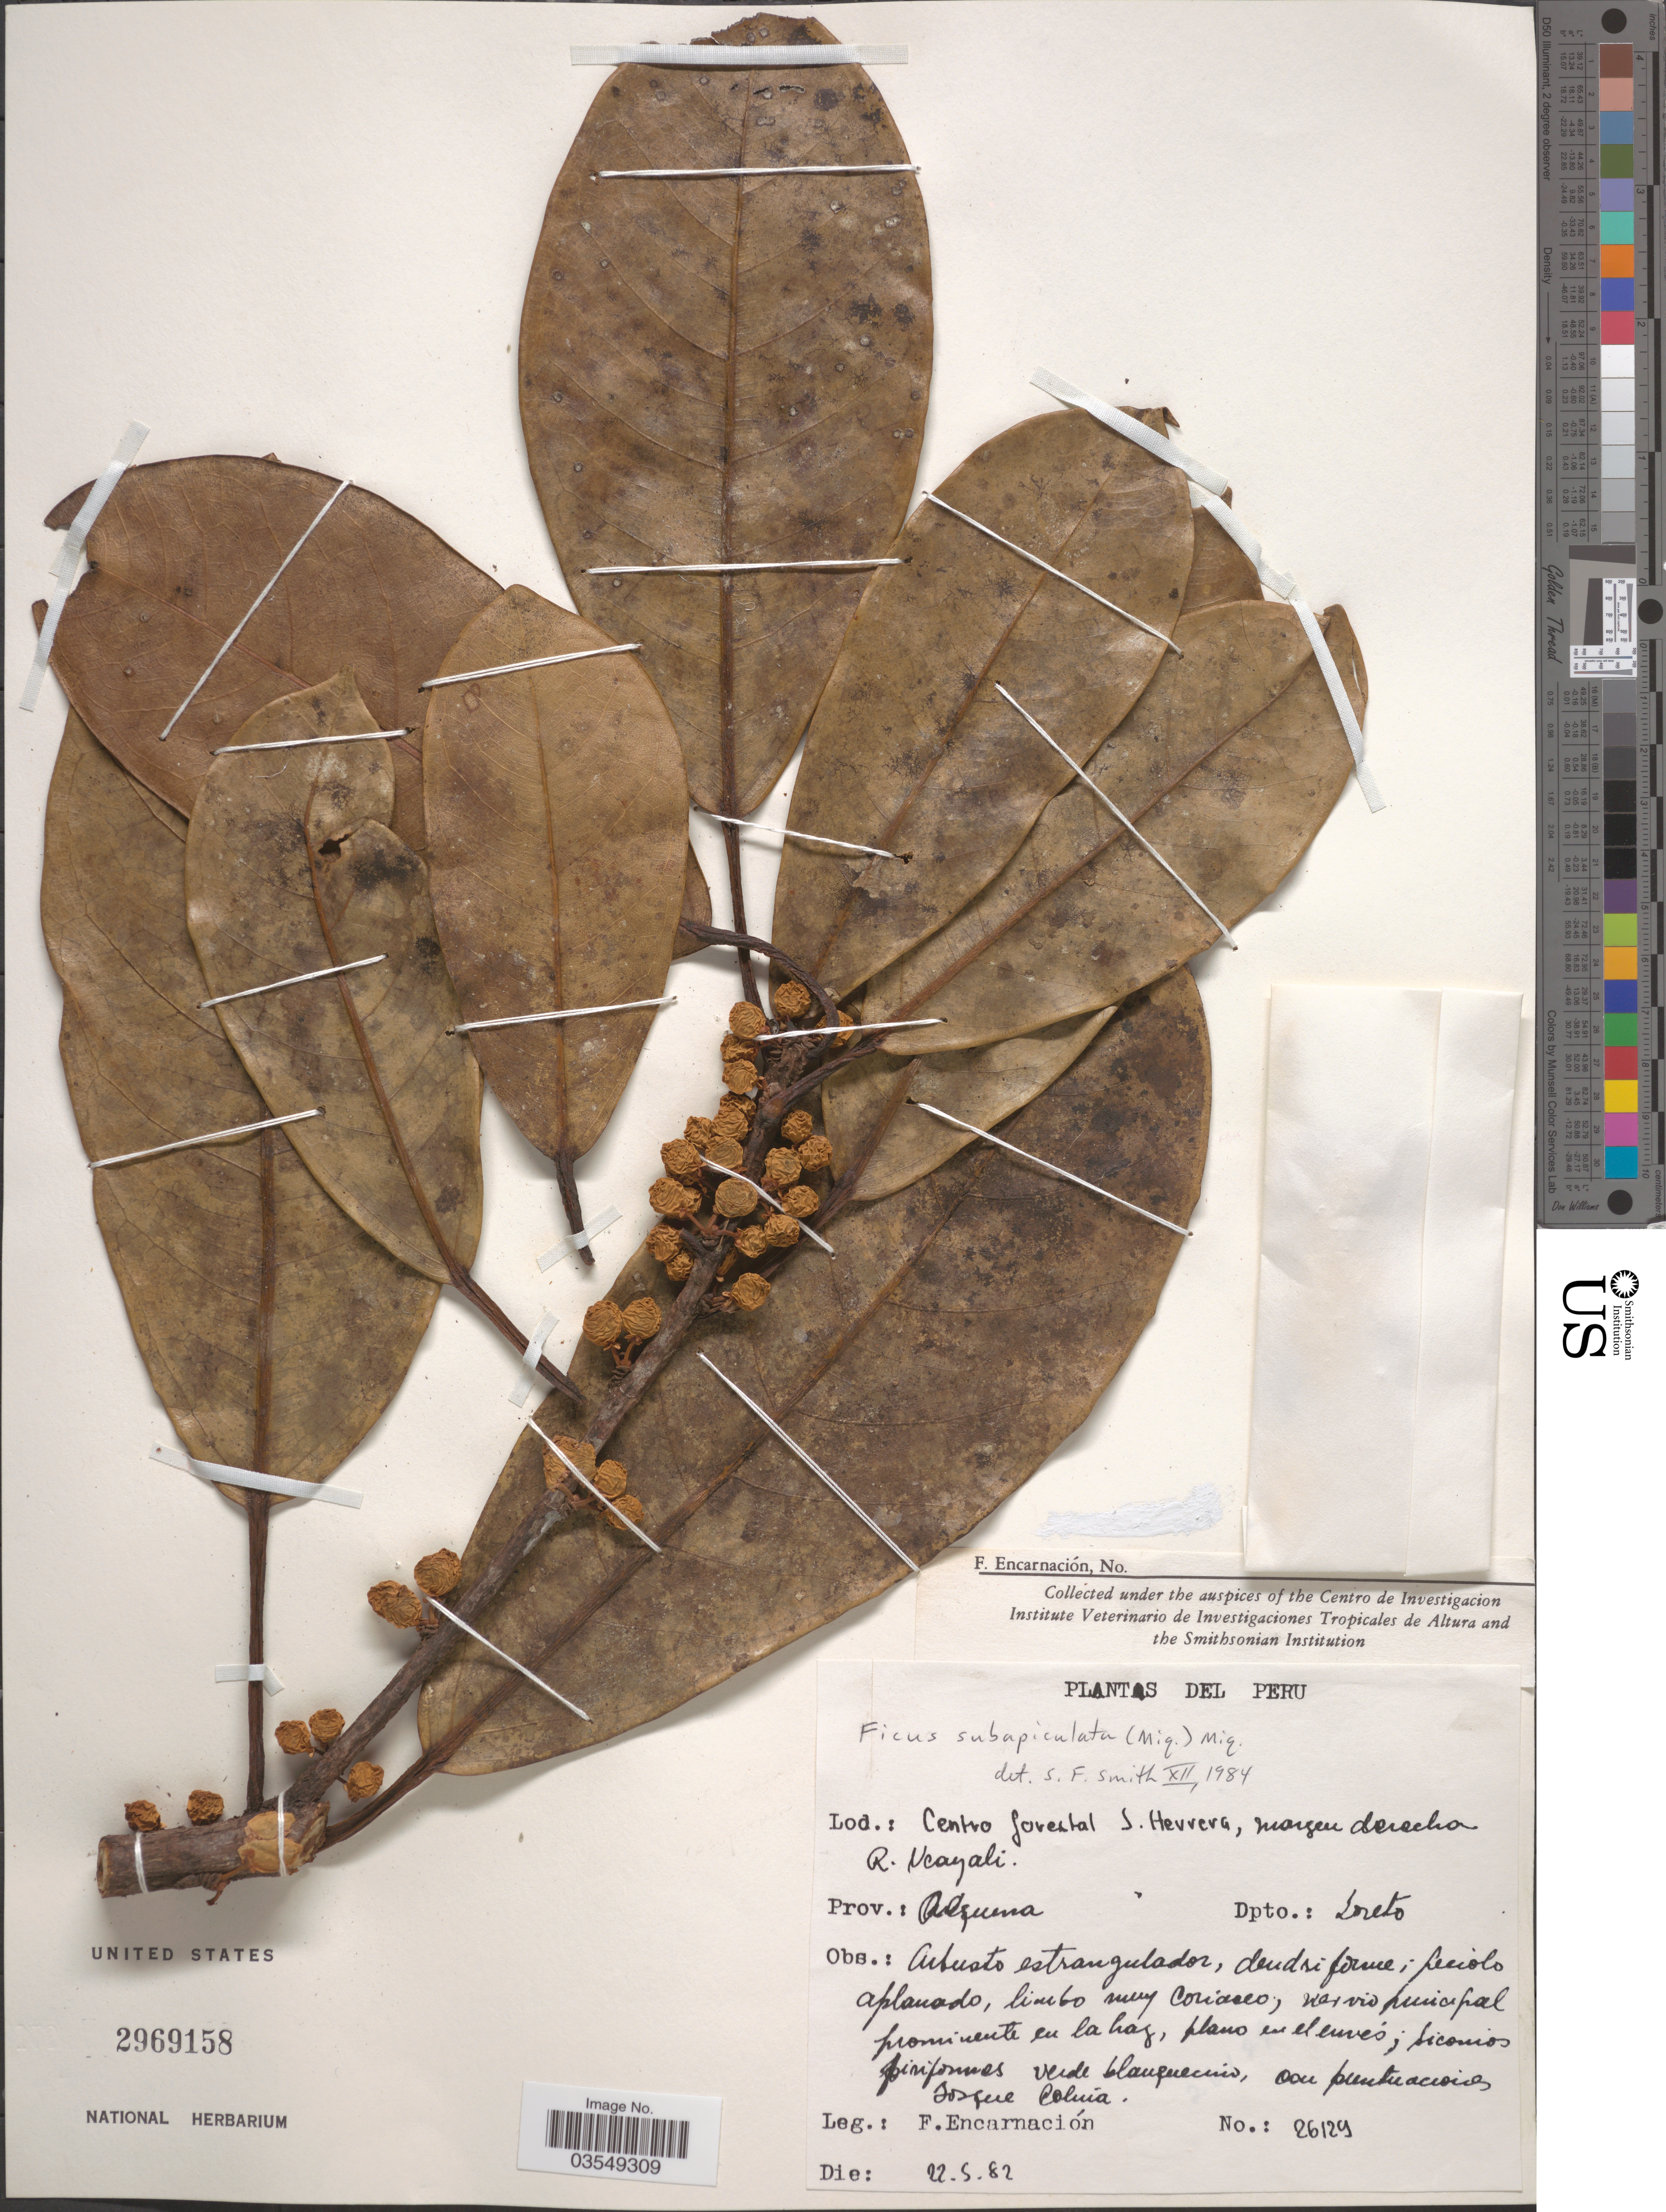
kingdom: Plantae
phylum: Tracheophyta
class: Magnoliopsida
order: Rosales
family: Moraceae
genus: Ficus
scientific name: Ficus subapiculata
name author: (Miq.) Miq.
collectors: F. Encarnación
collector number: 26129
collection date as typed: Transcribed d/m/y: 22/5/82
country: Peru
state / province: Loreto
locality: Centro forestal S. Herrera, margen derecha R. Ucayali. Prov.: Requena* Dpto.: Loreto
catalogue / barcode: US 2969158